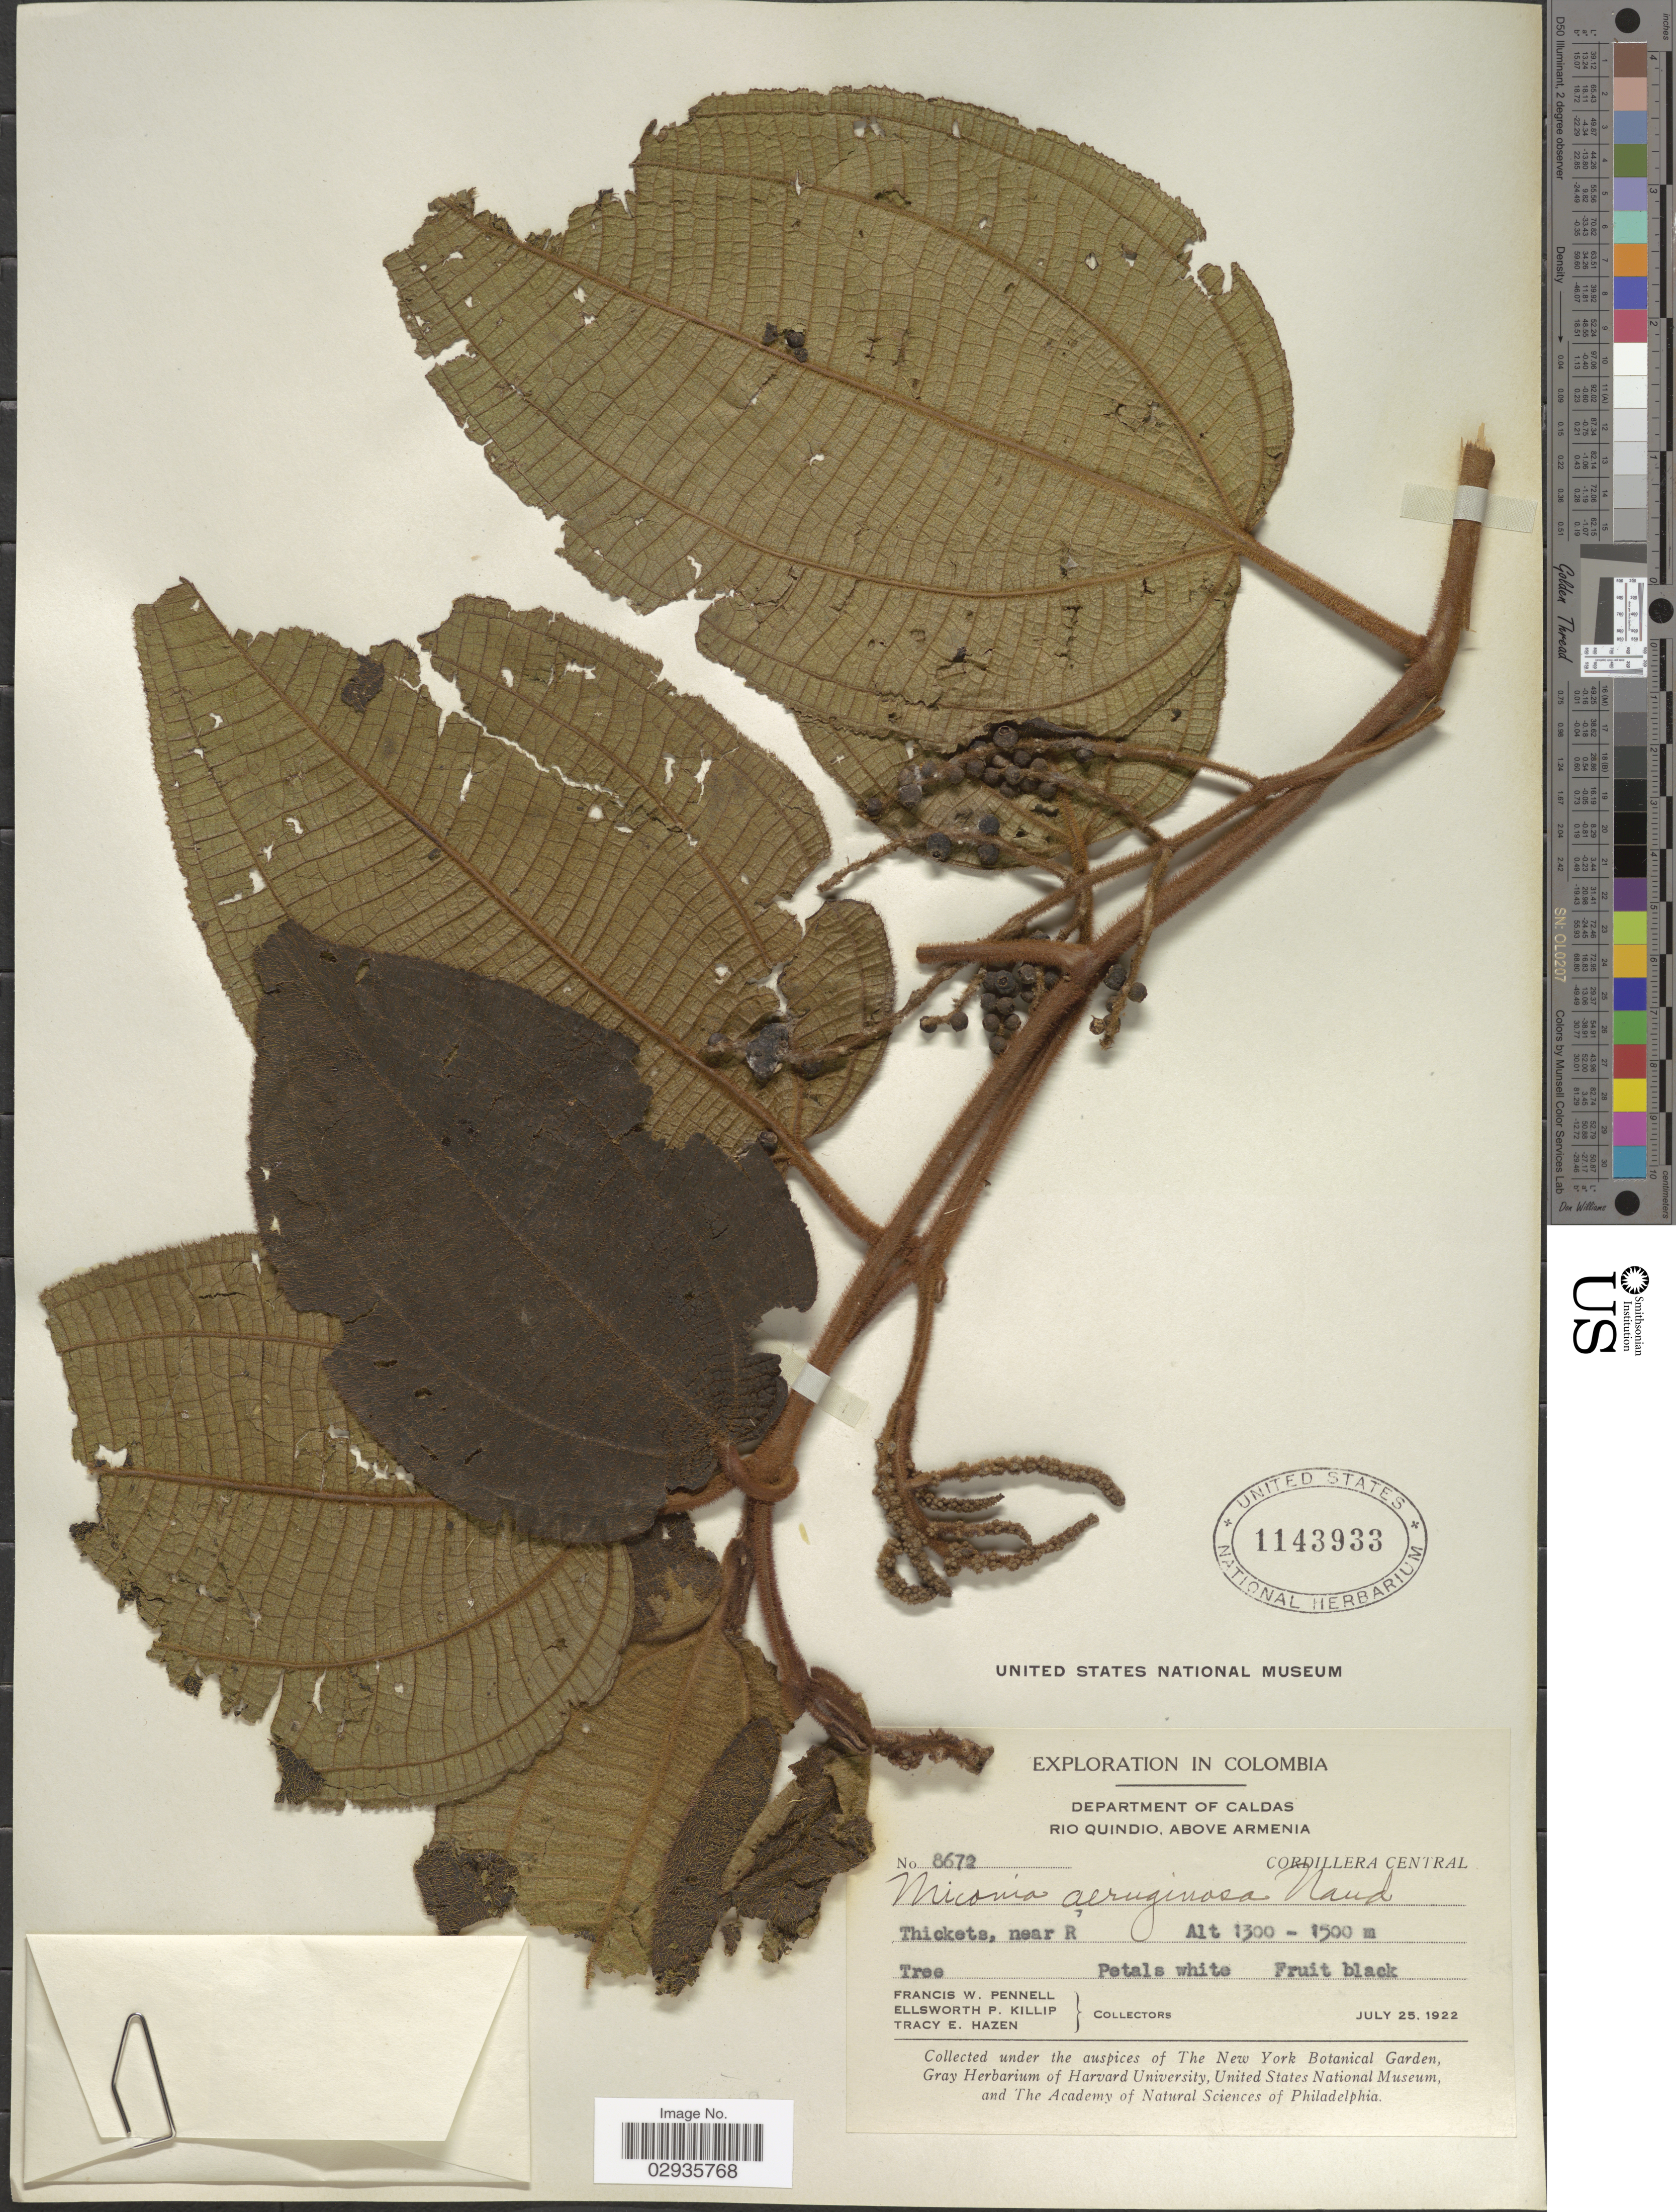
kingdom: Plantae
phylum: Tracheophyta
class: Magnoliopsida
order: Myrtales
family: Melastomataceae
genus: Miconia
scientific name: Miconia aeruginosa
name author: Naudin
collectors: F. W. Pennell, E. P. Killip & T. E. Hazen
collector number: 8672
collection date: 1922-07-25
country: Colombia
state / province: Caldas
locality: Department of Caldas, Rio Quindio, Above Armenia, Cordillera Central.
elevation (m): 1300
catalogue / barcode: US 1143933